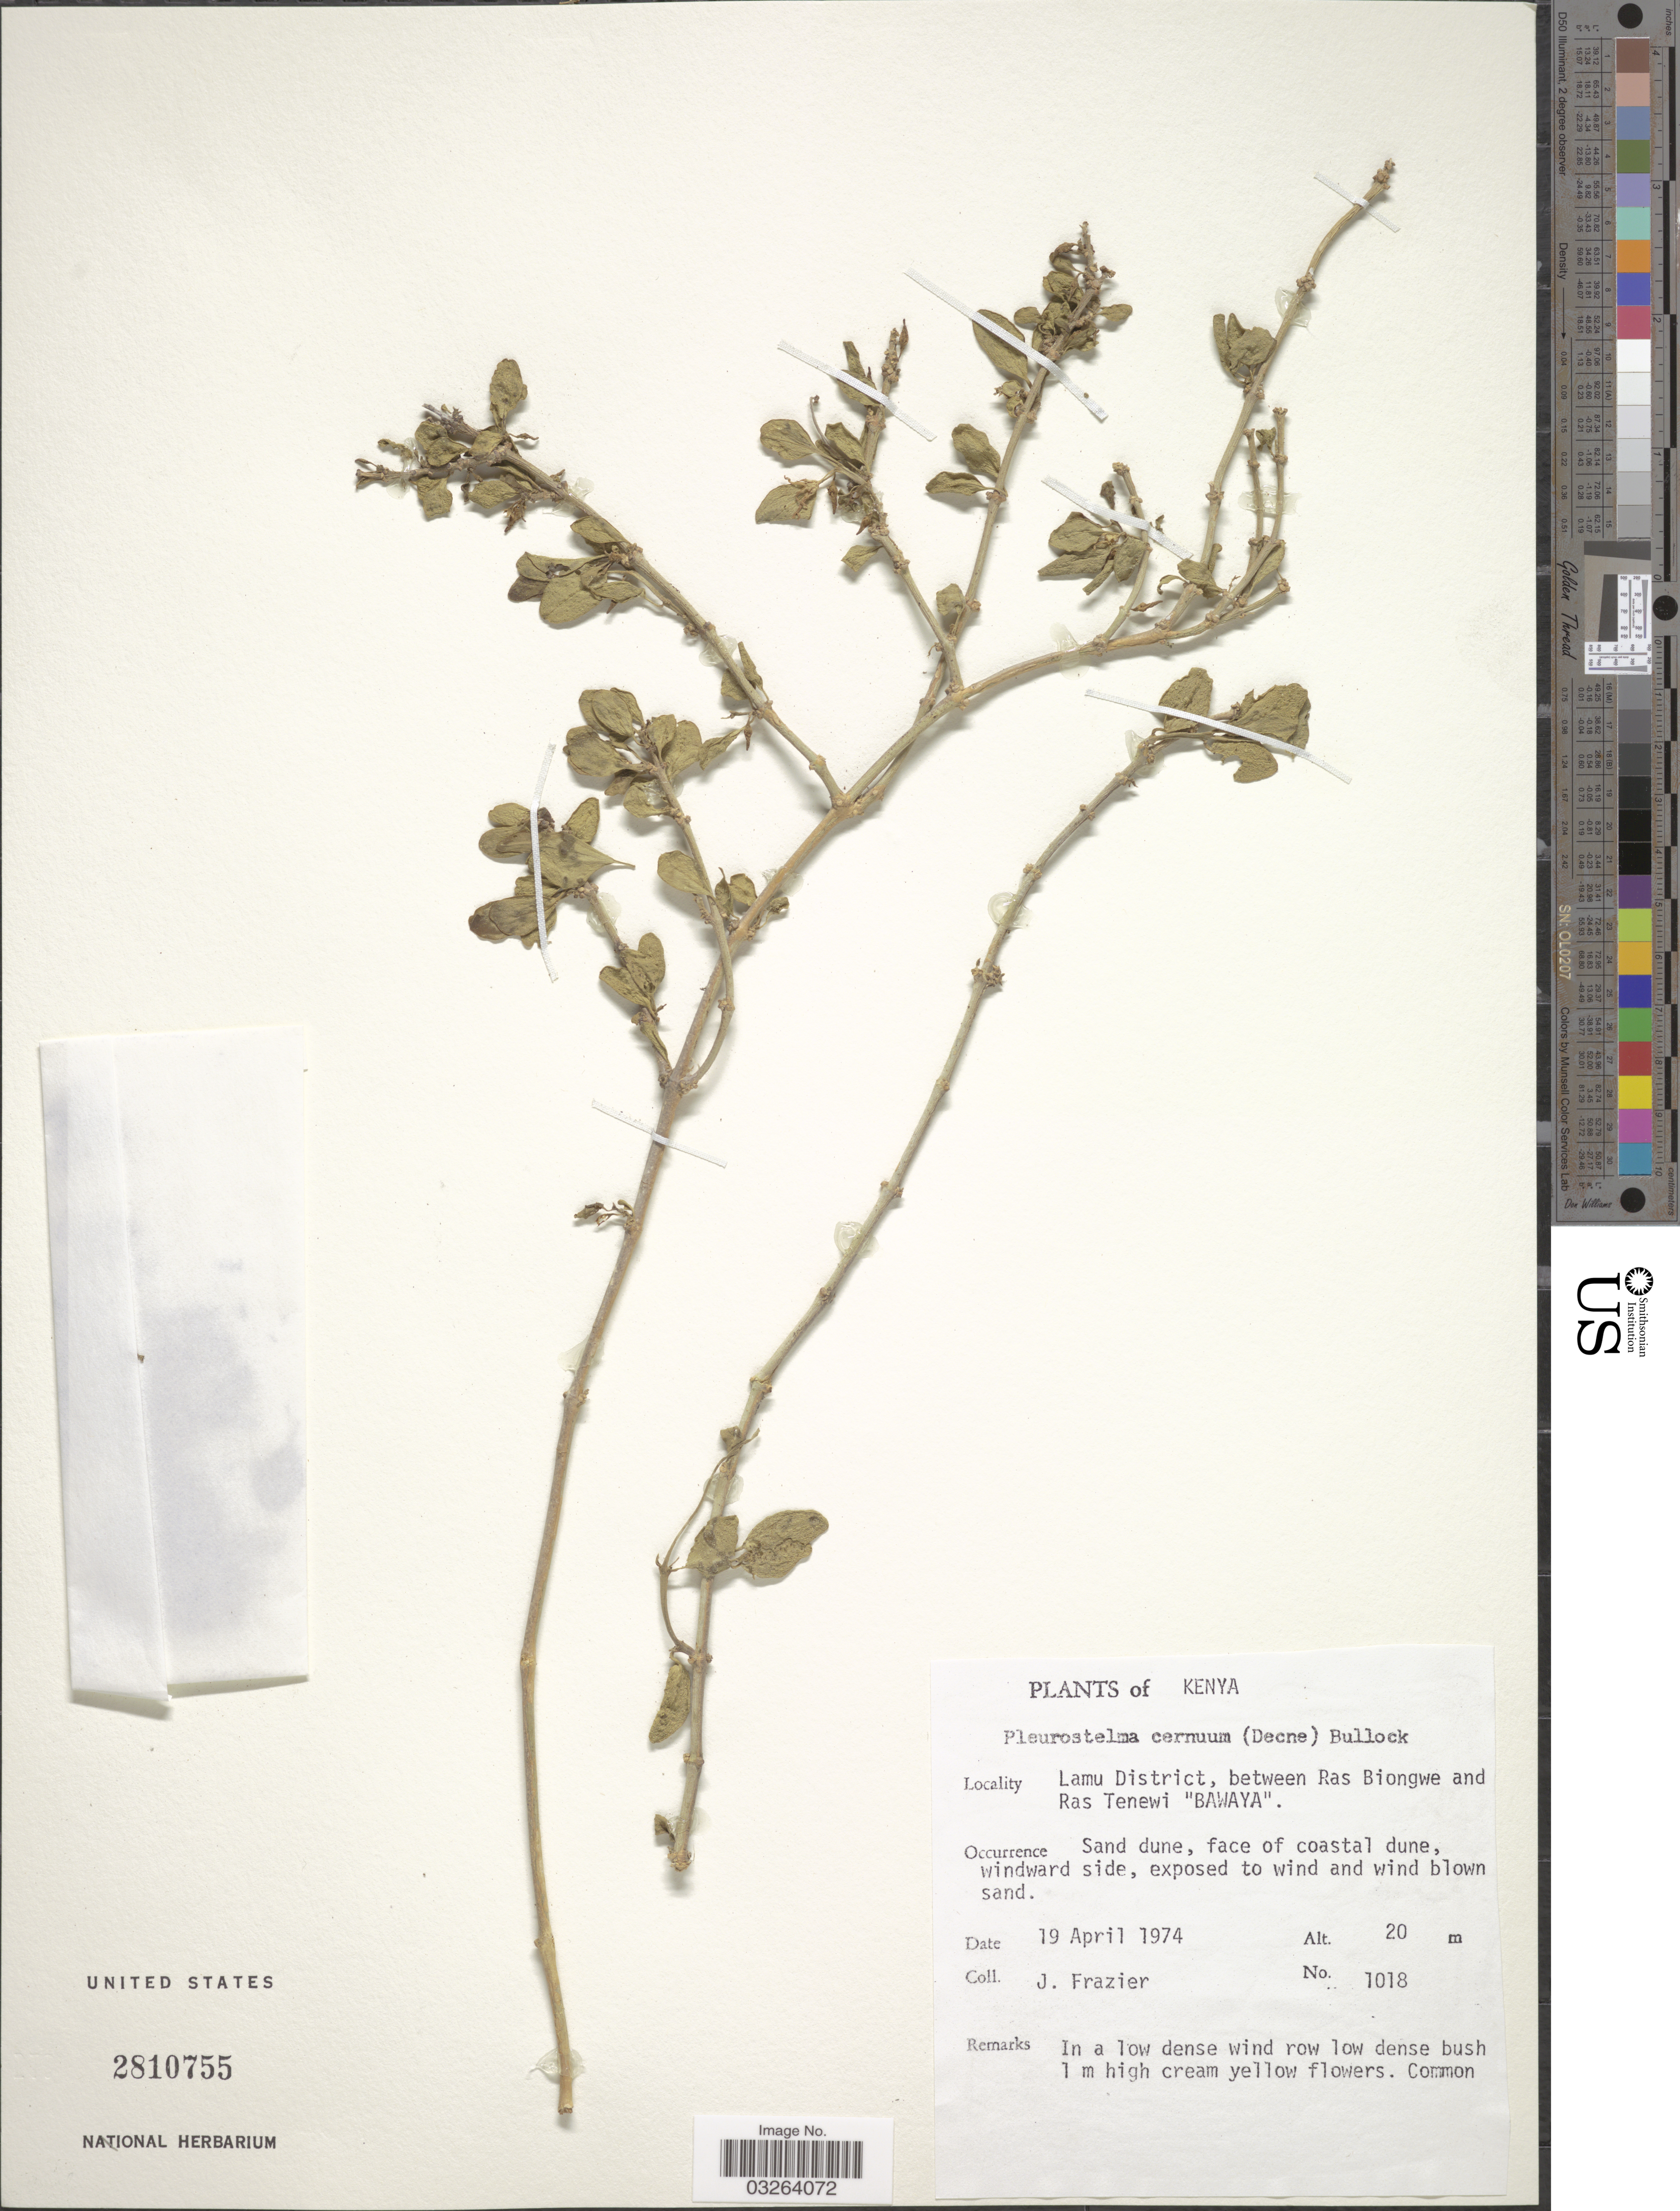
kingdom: Plantae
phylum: Tracheophyta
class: Magnoliopsida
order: Gentianales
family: Apocynaceae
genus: Pleurostelma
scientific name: Pleurostelma cernuum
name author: (Decne.) Bullock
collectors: J. Frazier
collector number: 1018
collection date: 1974-04-19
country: Kenya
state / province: Lamu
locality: Lamu District, between Ras Biongwe and Ras Tenewi "Bawaya".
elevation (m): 20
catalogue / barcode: US 2810755